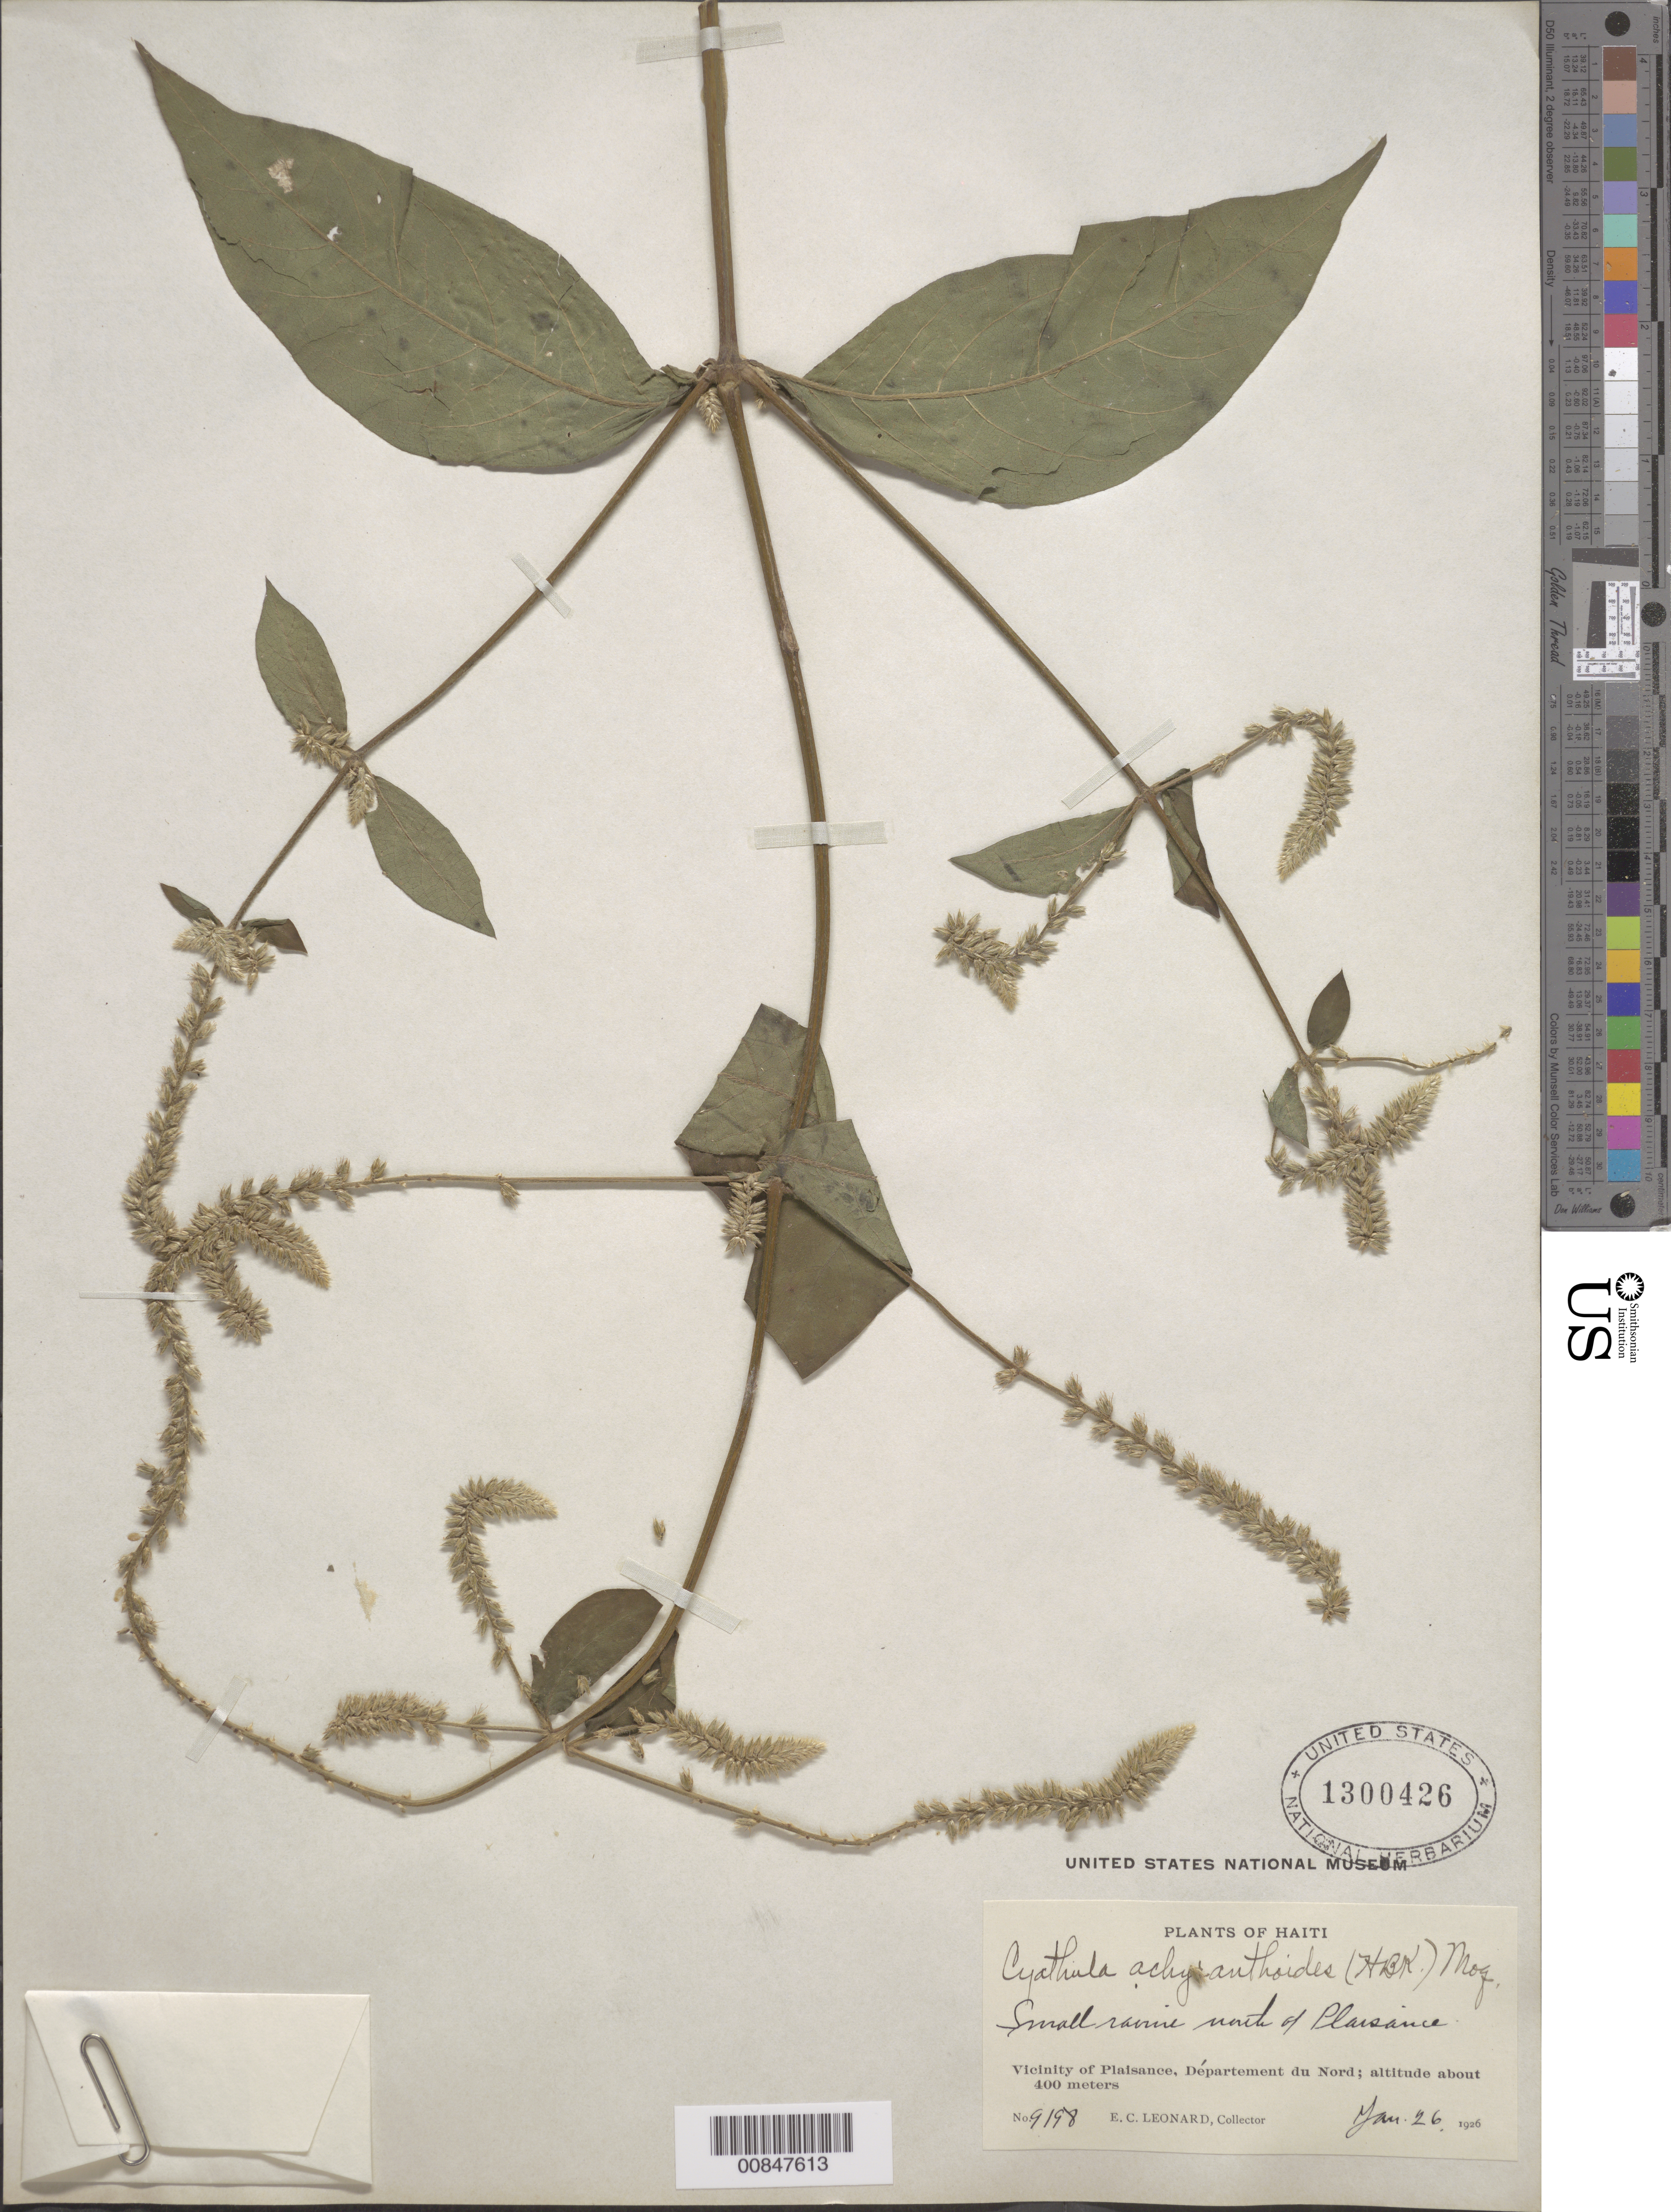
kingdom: Plantae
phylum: Tracheophyta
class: Magnoliopsida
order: Caryophyllales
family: Amaranthaceae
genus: Cyathula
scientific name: Cyathula achyranthoides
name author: (Kunth) Moq.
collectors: E. C. Leonard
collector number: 9198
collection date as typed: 26 Jan 1926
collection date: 1926-01-26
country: Haiti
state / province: Nord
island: Hispaniola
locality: North of Plaisance.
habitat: Small ravine.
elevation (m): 400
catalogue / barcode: US 1300426